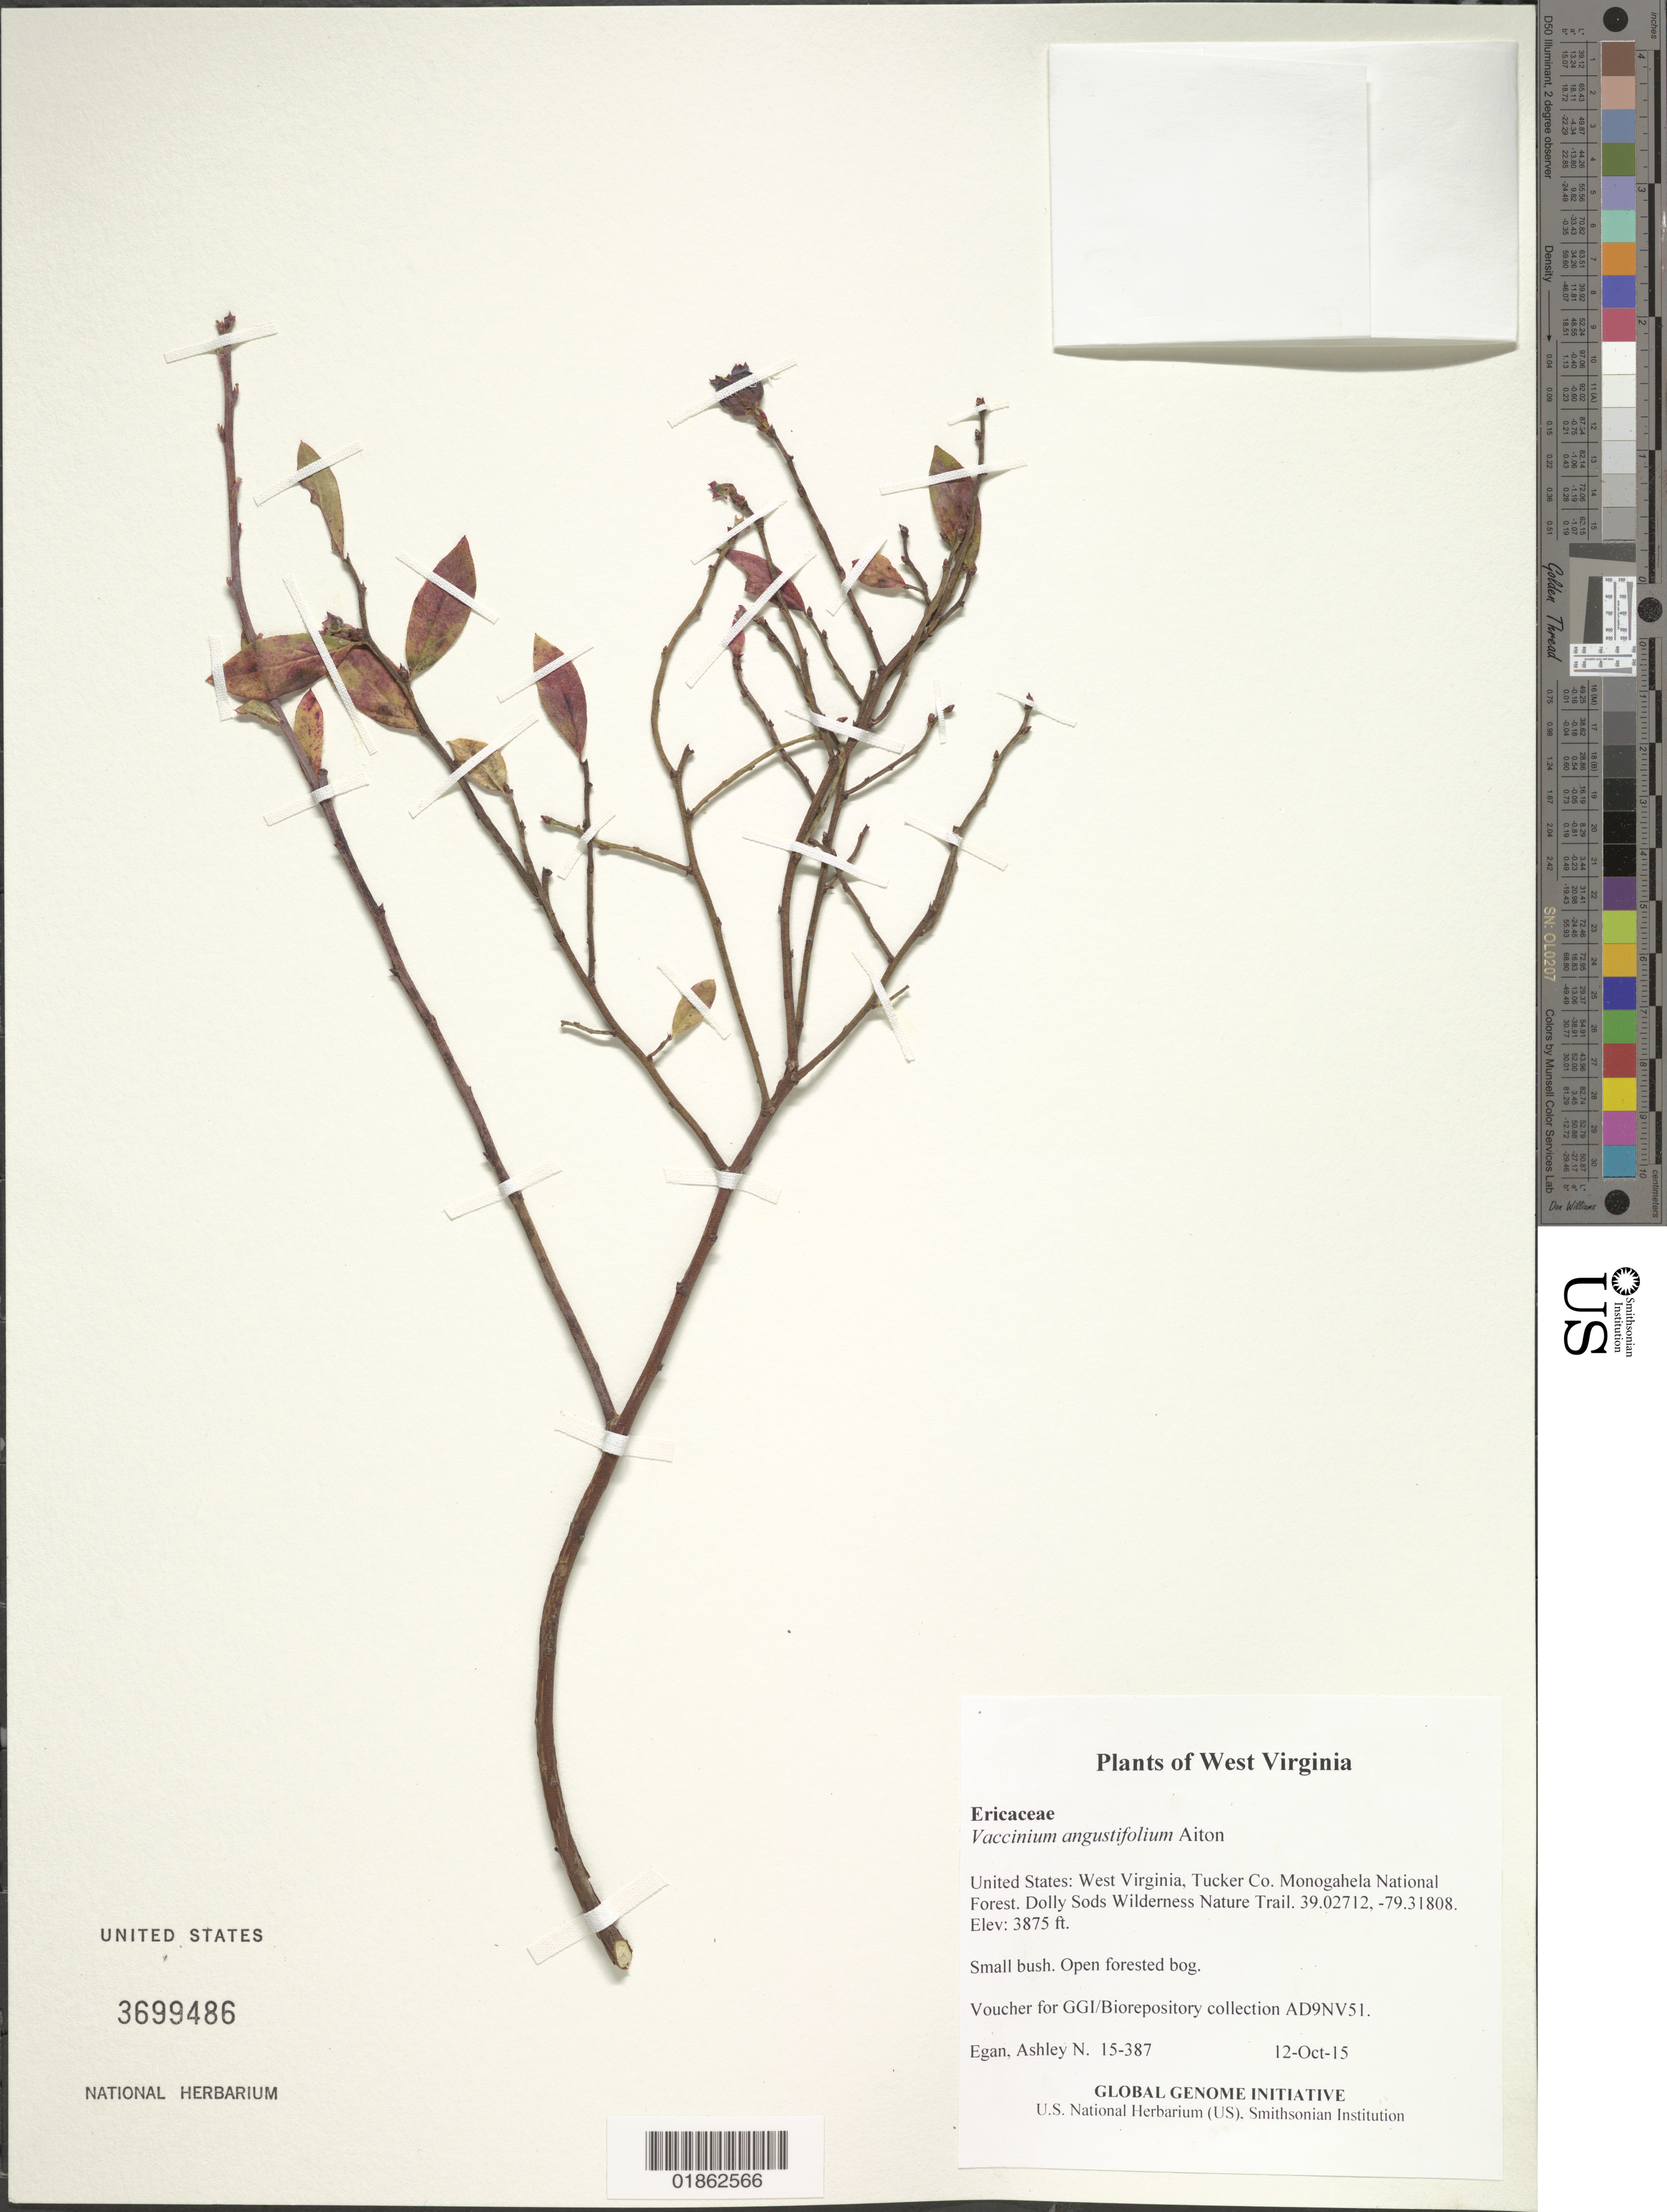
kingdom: Plantae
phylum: Tracheophyta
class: Magnoliopsida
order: Ericales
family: Ericaceae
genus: Vaccinium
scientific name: Vaccinium angustifolium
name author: Aiton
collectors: A. N. Egan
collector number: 15-387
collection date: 2015-10-12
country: United States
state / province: West Virginia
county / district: Tucker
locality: Monogahela National Forest. Dolly Sods Wilderness Nature Trail.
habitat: Open forested bog.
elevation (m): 1181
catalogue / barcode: US 3699486